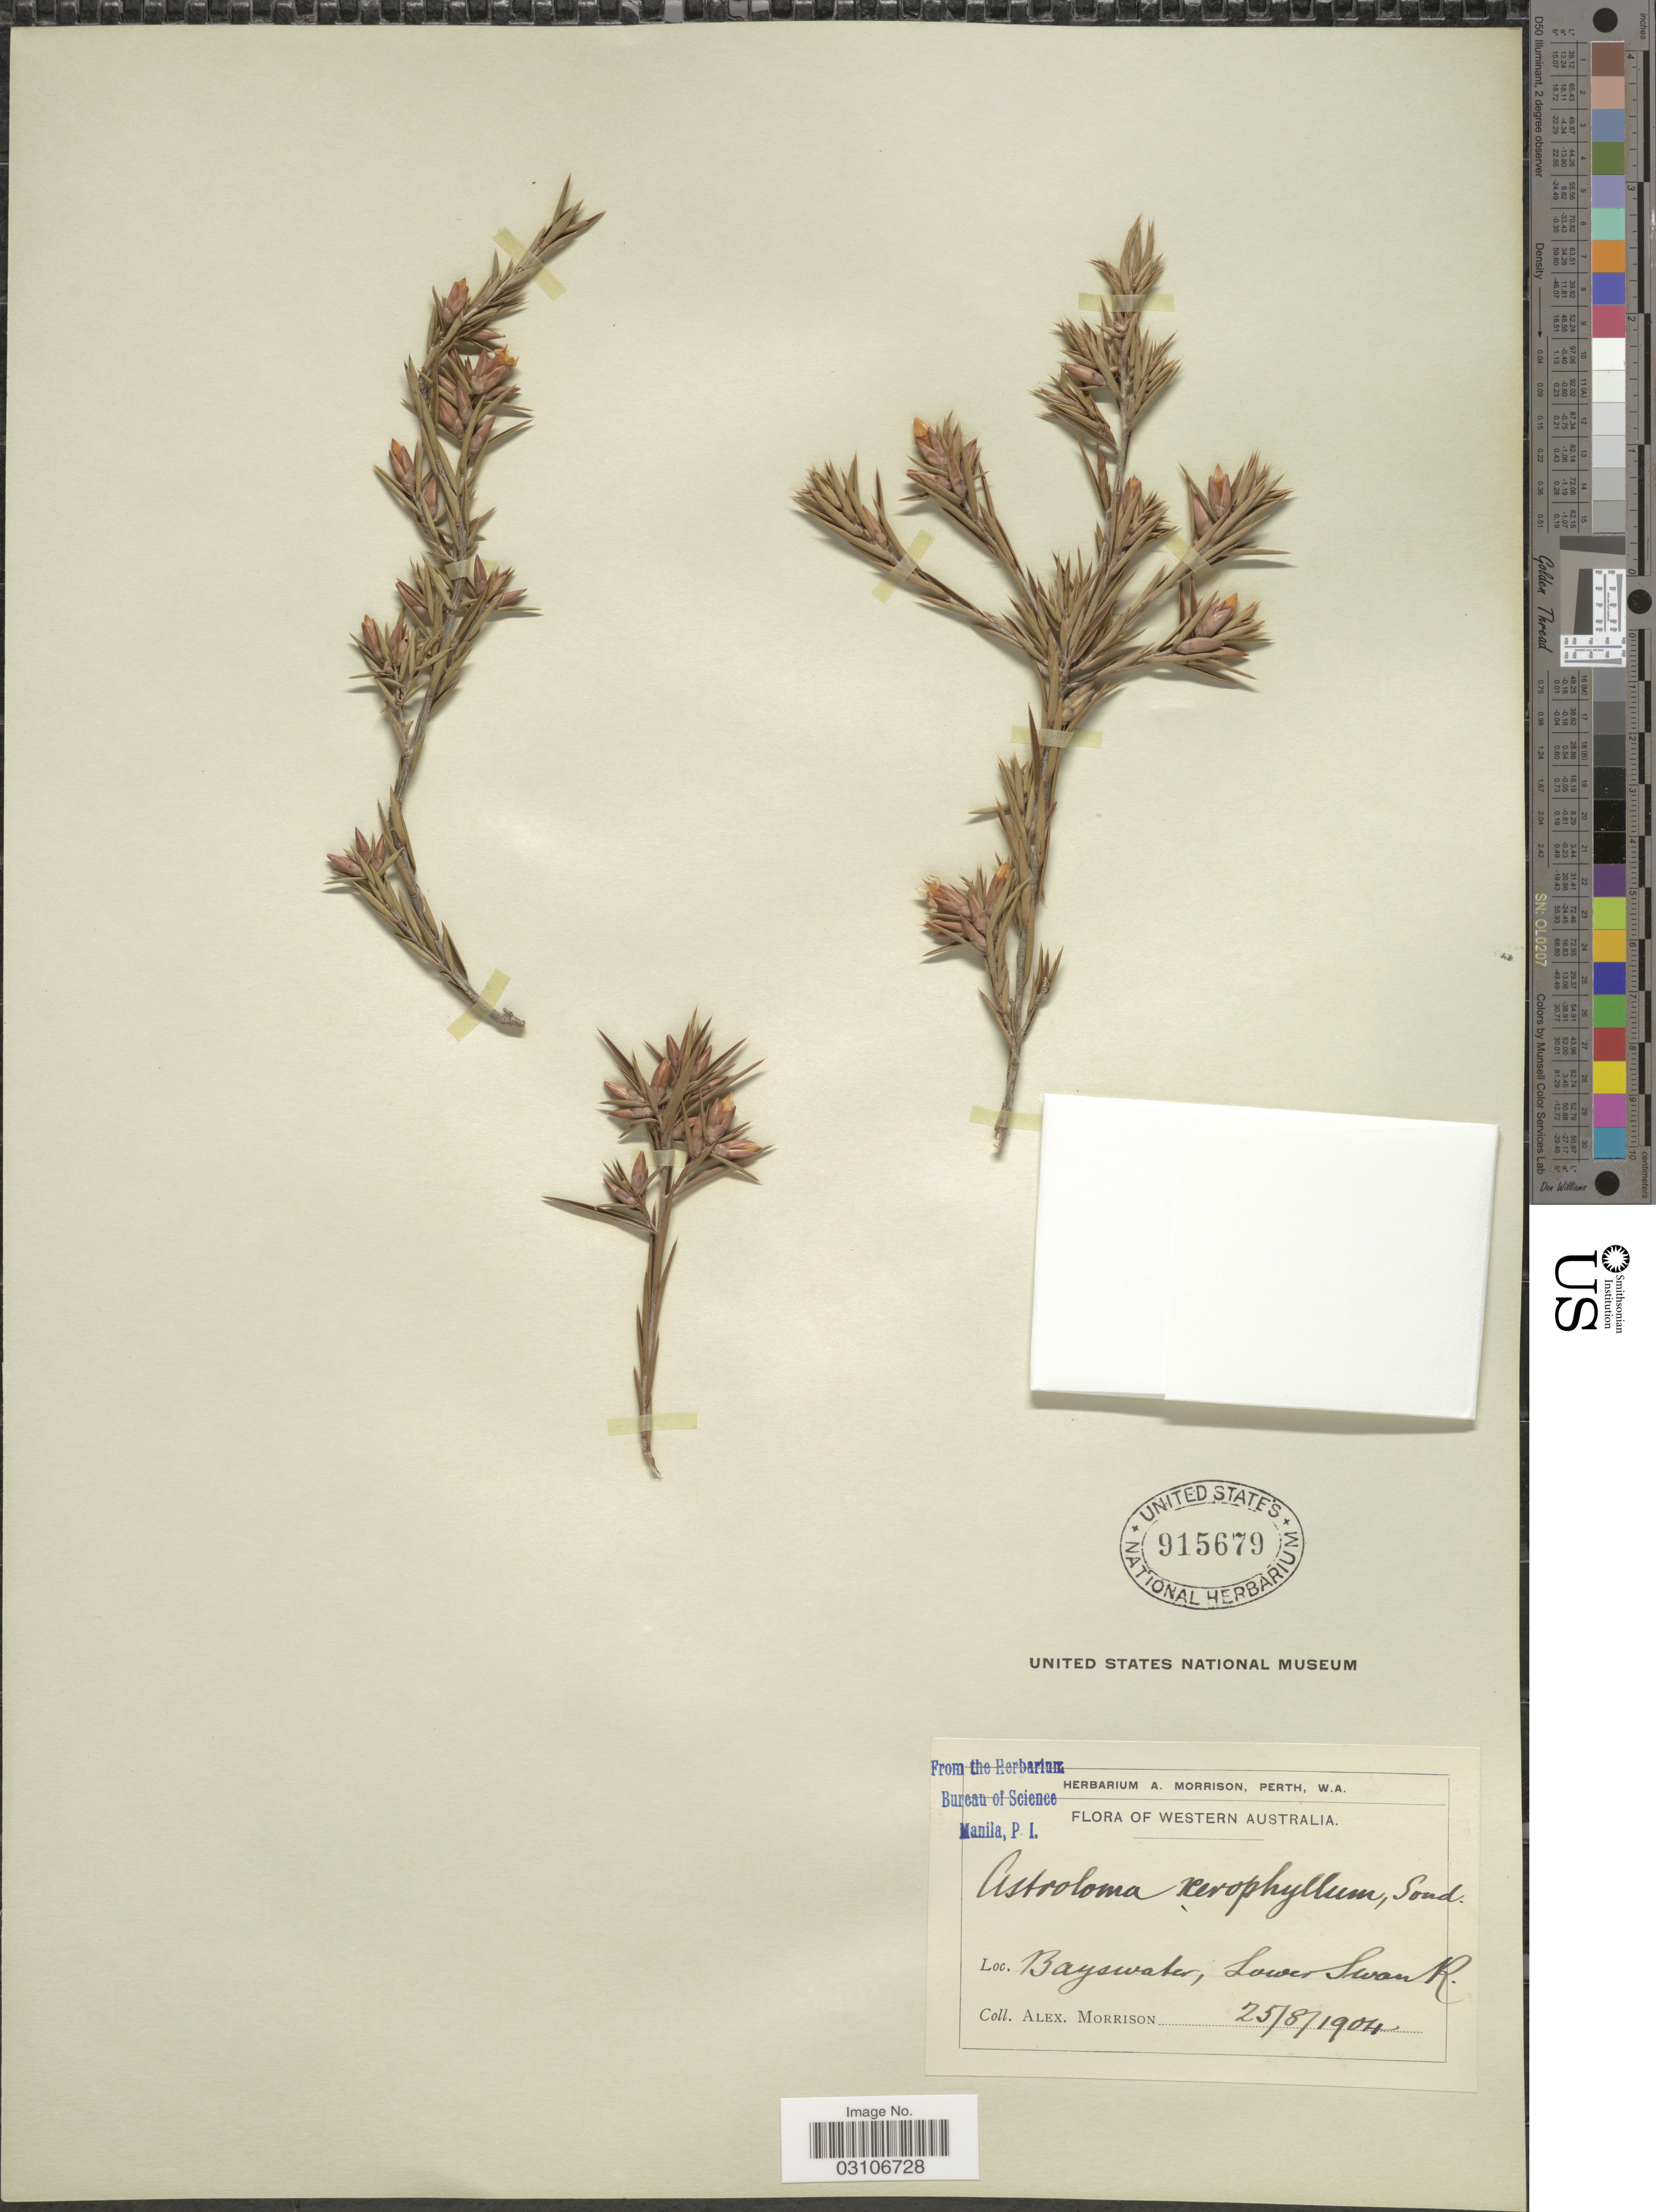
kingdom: Plantae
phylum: Tracheophyta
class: Magnoliopsida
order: Ericales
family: Ericaceae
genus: Astroloma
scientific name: Astroloma xerophyllum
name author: Sond.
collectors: A. Morrison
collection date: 1904-08-25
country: Australia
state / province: Western Australia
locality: Bayswater, Lower Swan R.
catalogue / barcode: US 915679